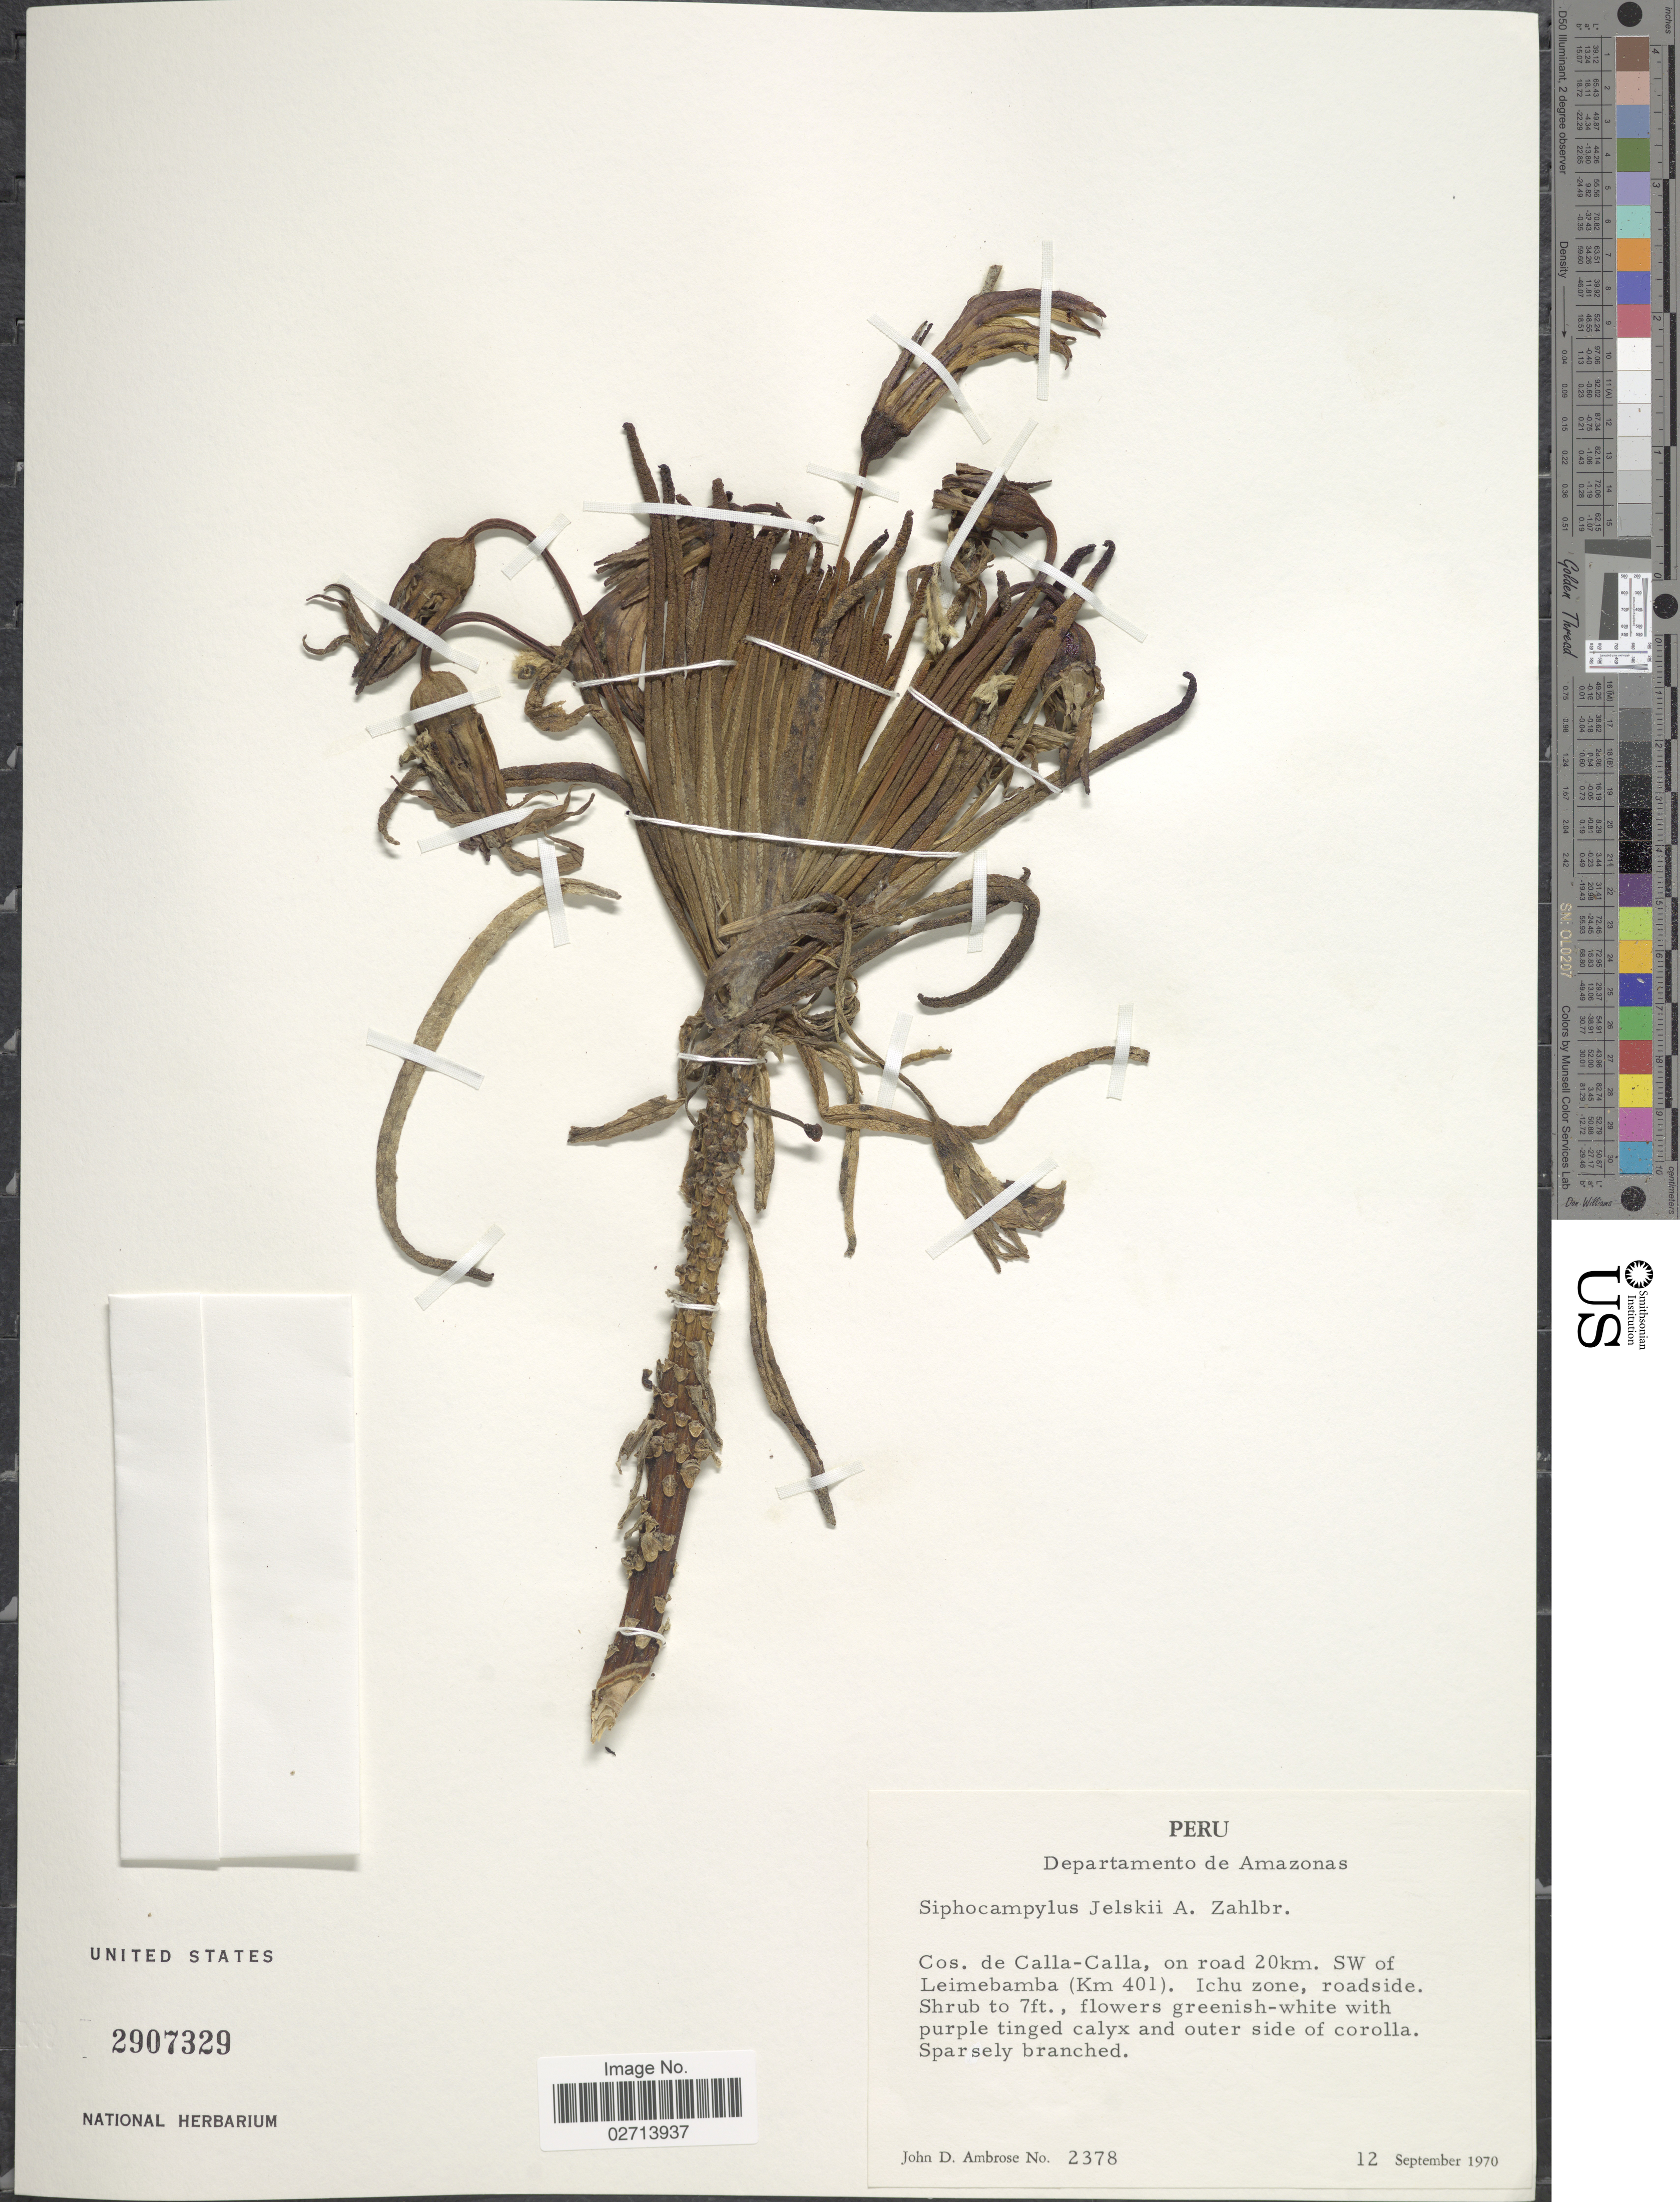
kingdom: Plantae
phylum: Tracheophyta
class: Magnoliopsida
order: Asterales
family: Campanulaceae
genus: Siphocampylus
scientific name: Siphocampylus jelskii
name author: Zahlbr.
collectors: J. D. Ambrose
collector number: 2378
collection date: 1970-09-12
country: Peru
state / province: Amazonas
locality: Cos. de Calla-Calla, on road 20km. SW of Leimebamba (Km 401)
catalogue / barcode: US 2907329